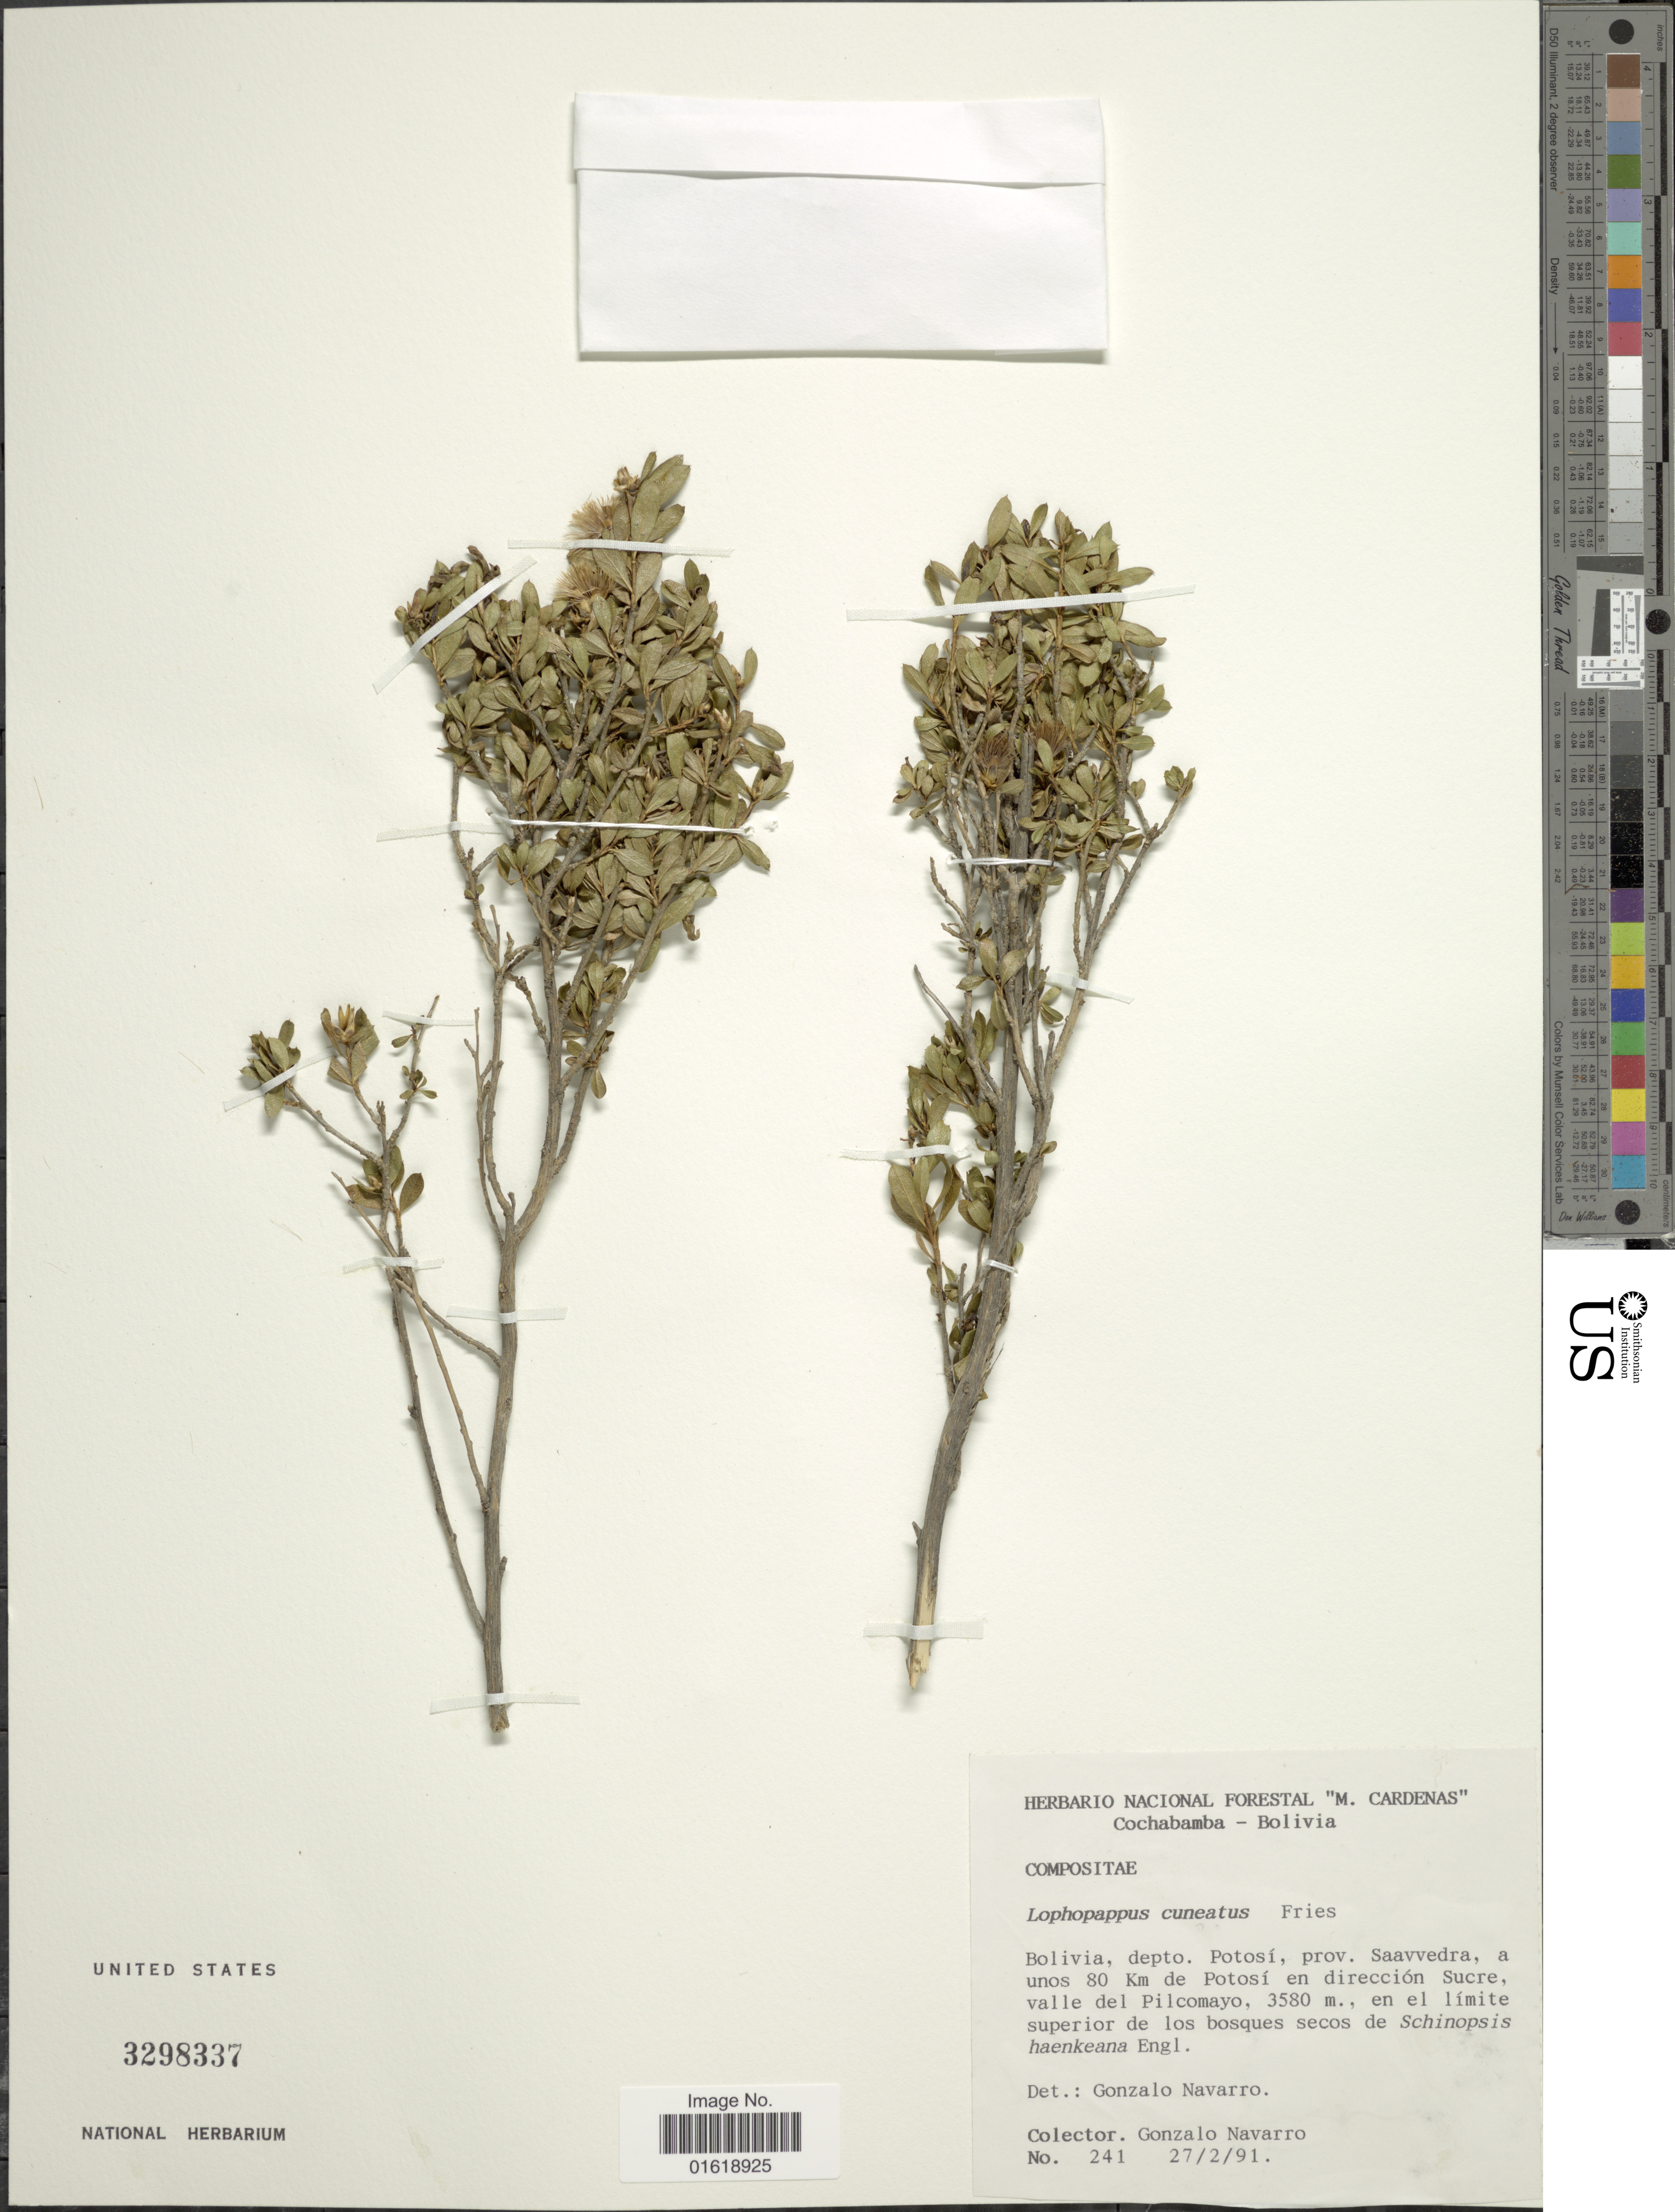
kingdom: Plantae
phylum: Tracheophyta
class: Magnoliopsida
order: Asterales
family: Asteraceae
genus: Lophopappus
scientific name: Lophopappus blakei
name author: Cabrera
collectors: G. Navarro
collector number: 241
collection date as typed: Transcribed d/m/y: 27/2/91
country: Bolivia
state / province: Potosi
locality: Bolivia, depto. Potosí, prov. Saavvedra, a unos 80 Km de Potosí en dirección Sucre, valle del Pilcomayo.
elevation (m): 3580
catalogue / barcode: US 3298337